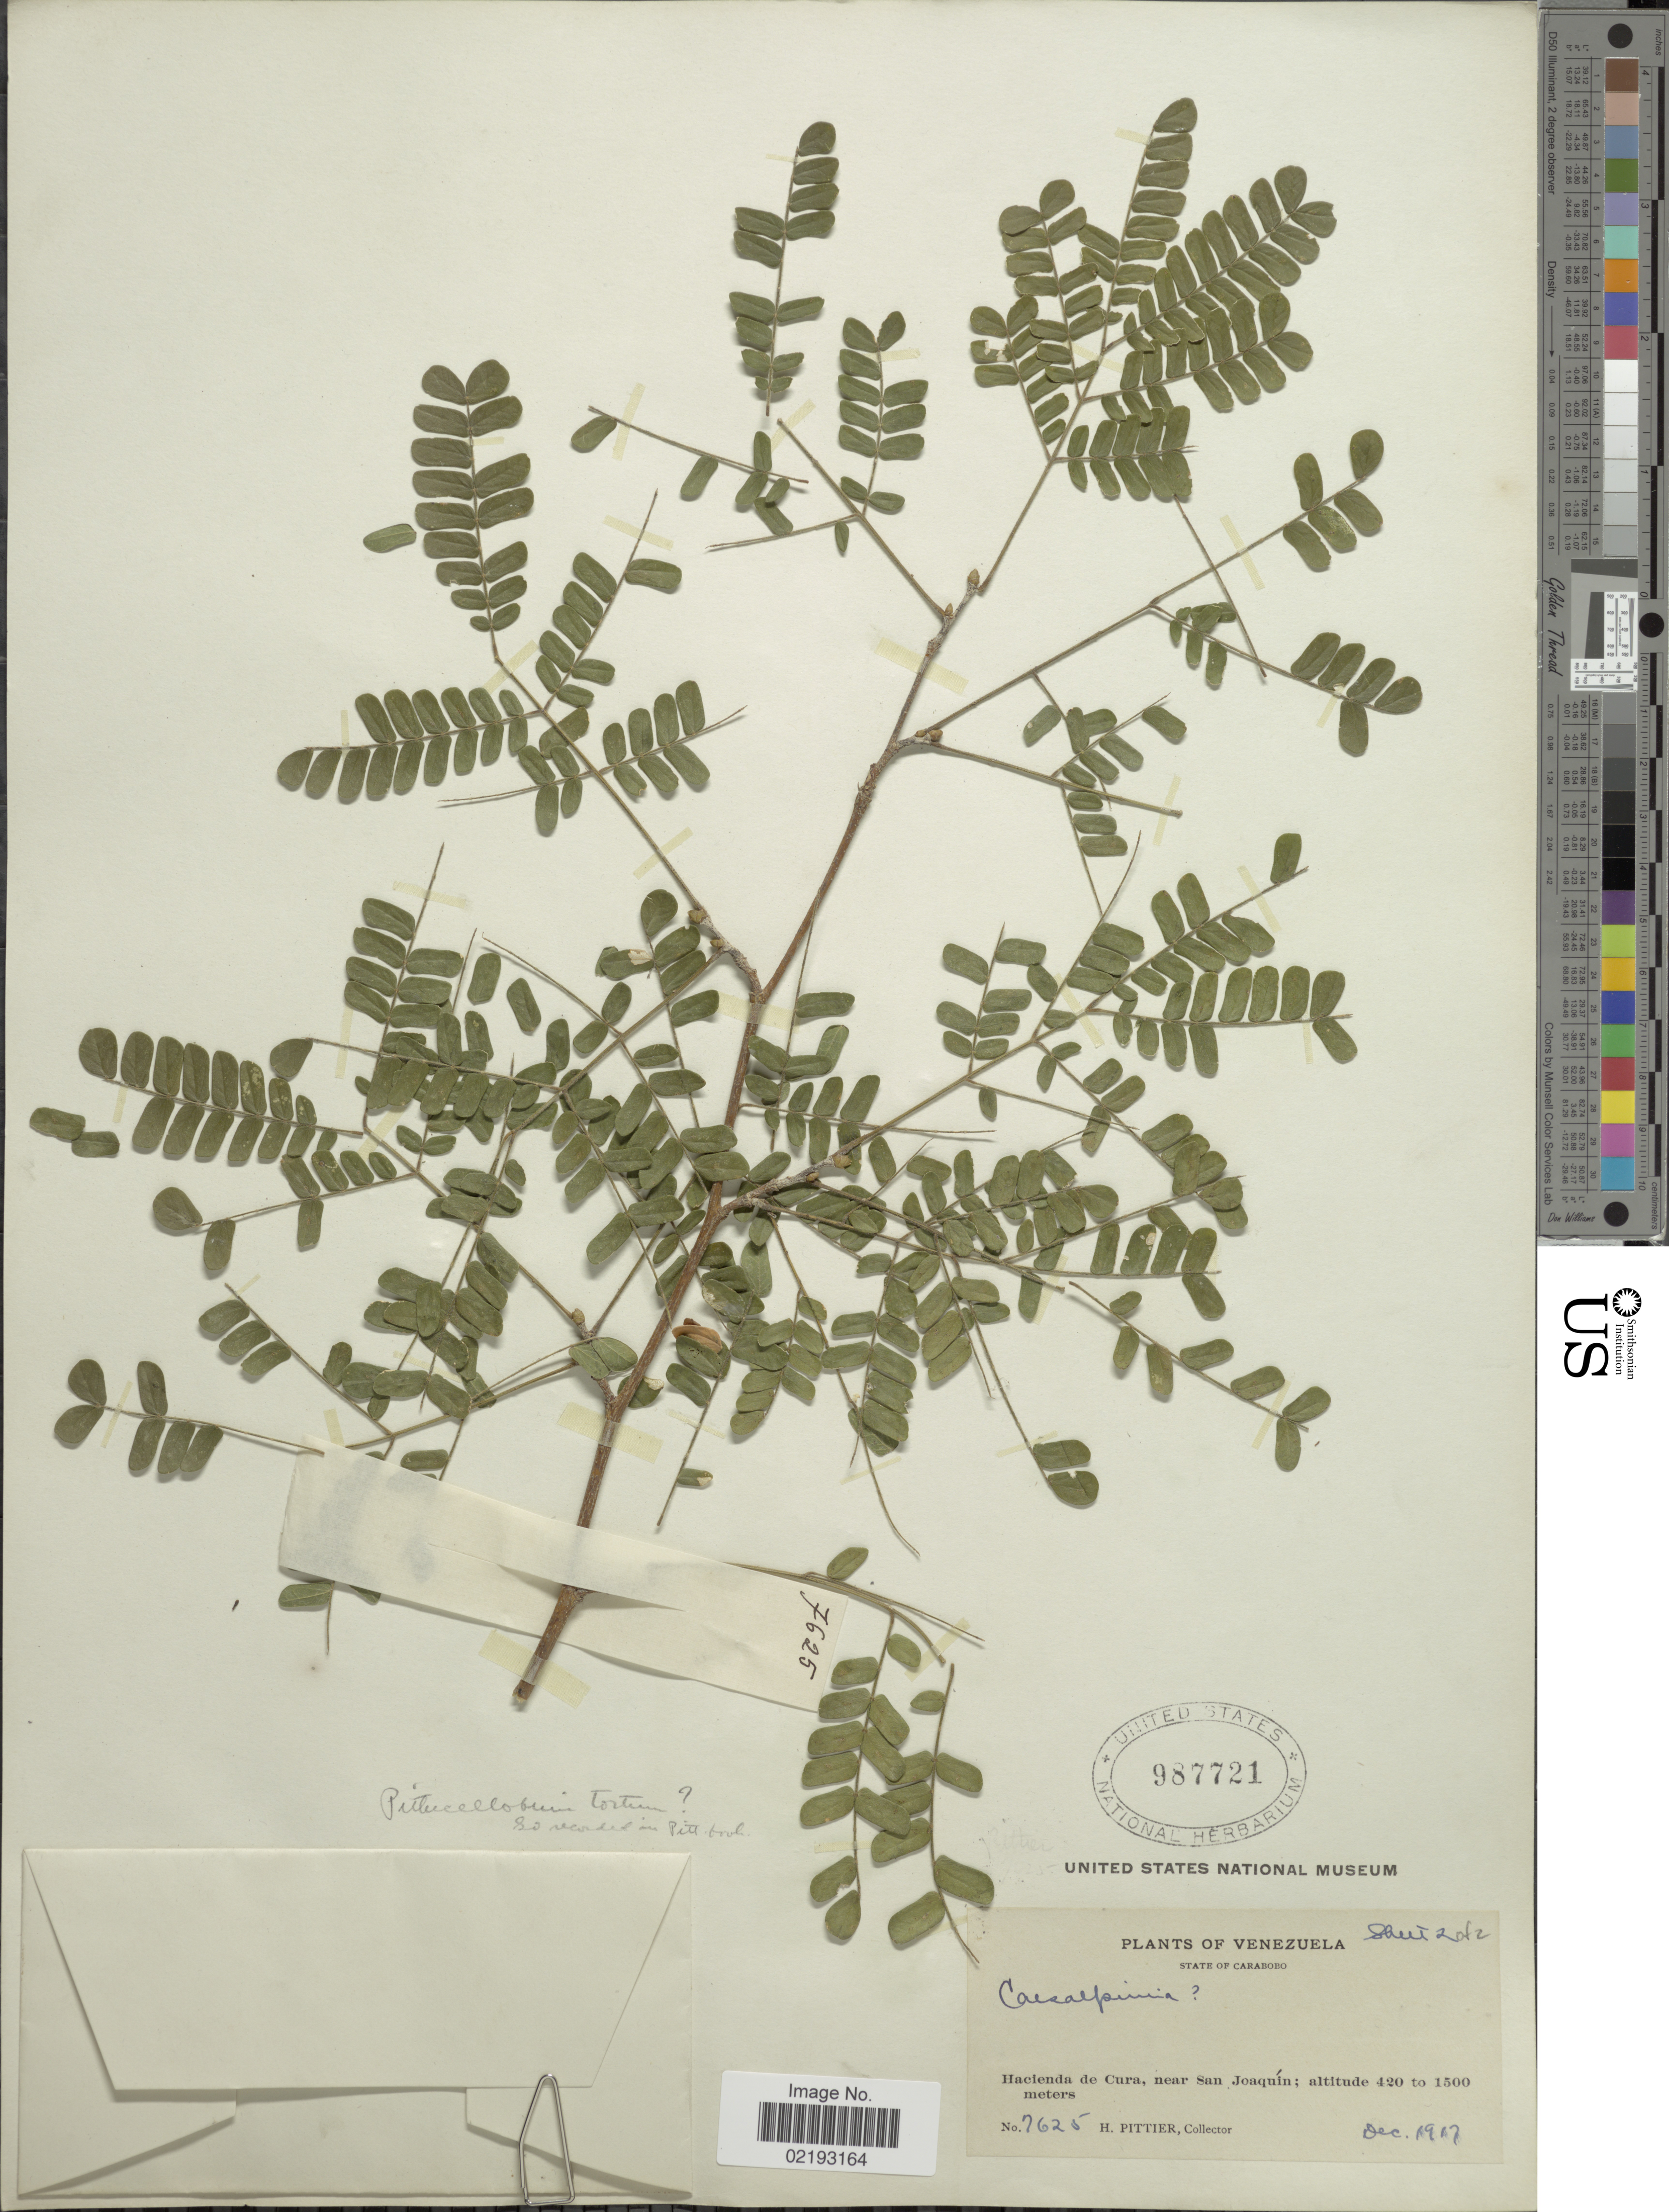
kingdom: Plantae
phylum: Tracheophyta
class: Magnoliopsida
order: Fabales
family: Fabaceae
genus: Chloroleucon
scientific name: Chloroleucon sp.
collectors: H. F. Pittier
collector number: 7625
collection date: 1917-12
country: Venezuela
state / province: Carabobo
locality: Hacienda de Cura, near San Joaquin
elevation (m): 420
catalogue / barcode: US 987721